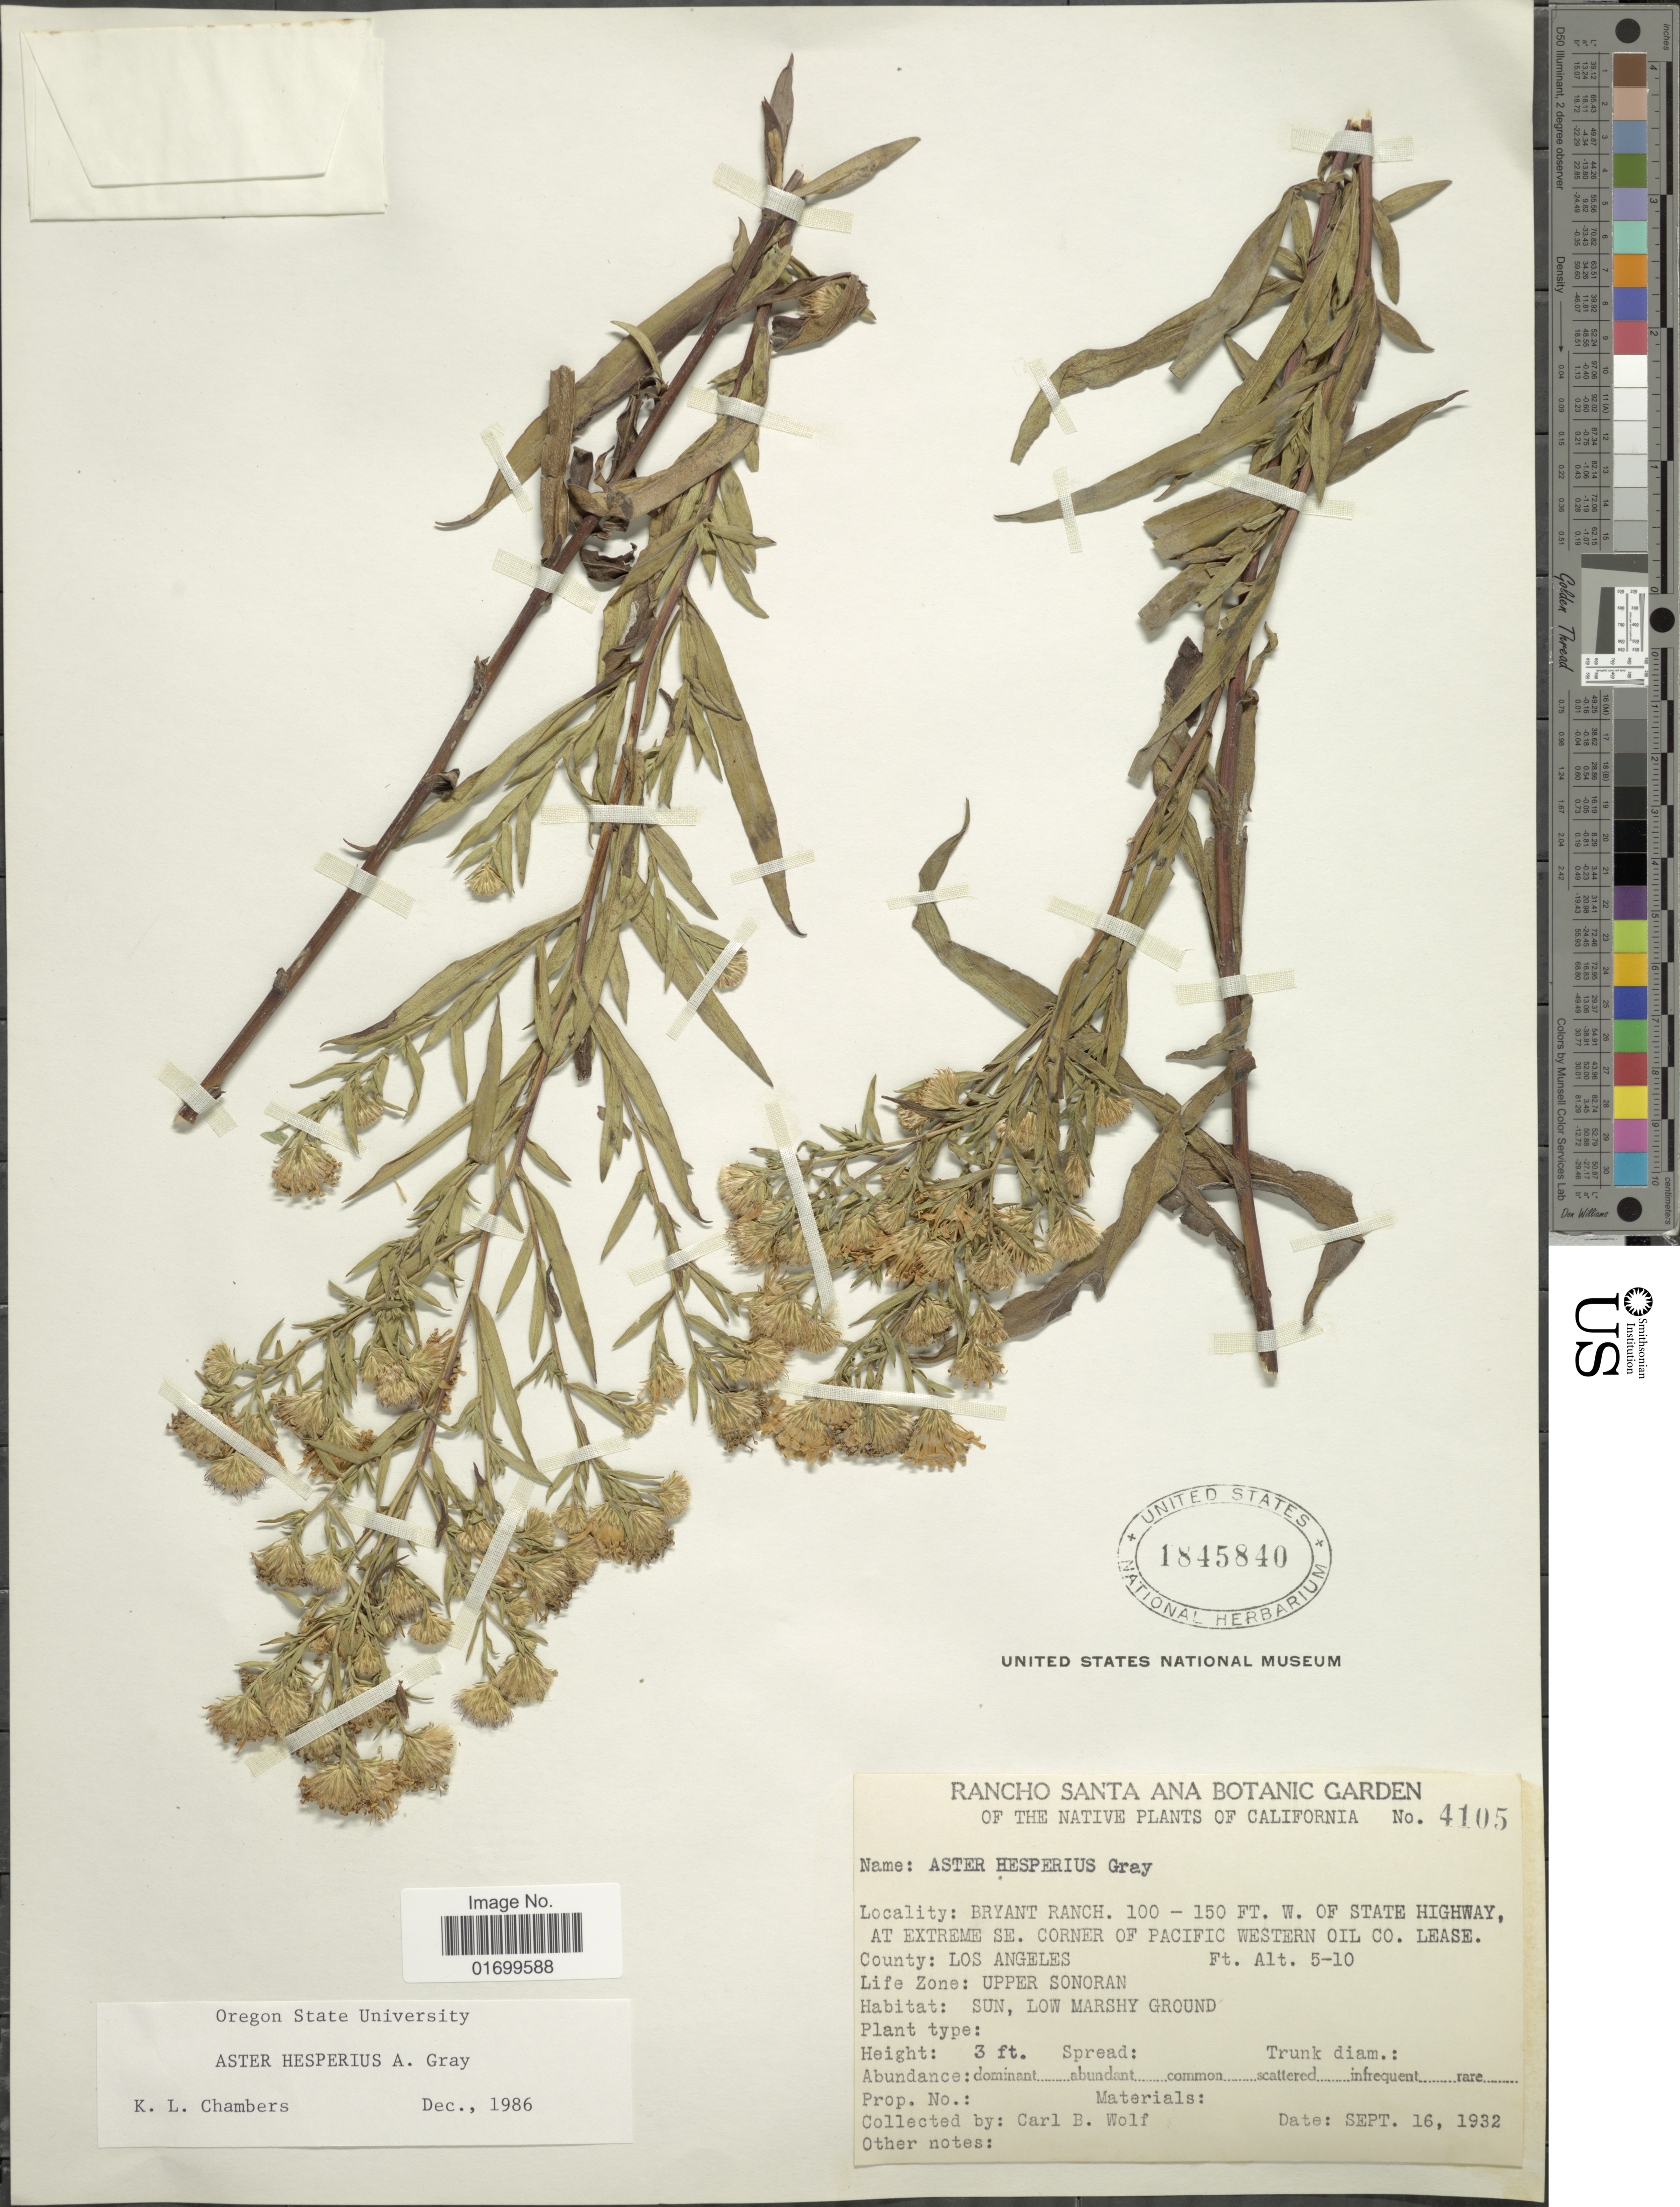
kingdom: Plantae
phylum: Tracheophyta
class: Magnoliopsida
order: Asterales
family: Asteraceae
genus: Symphyotrichum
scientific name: Symphyotrichum hesperium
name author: (A. Gray) Á. Löve & D. Löve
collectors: C. B. Wolf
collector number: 4105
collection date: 1932-09-16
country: United States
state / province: California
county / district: Los Angeles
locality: Bryant Ranch, 100-150 Ft. W. of State Highway , at extreme SE. corner of pacific Western Oil Co., Lease, County: Los Angeles, Upper Sonoran Life Zone.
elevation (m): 2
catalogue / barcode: US 1845840